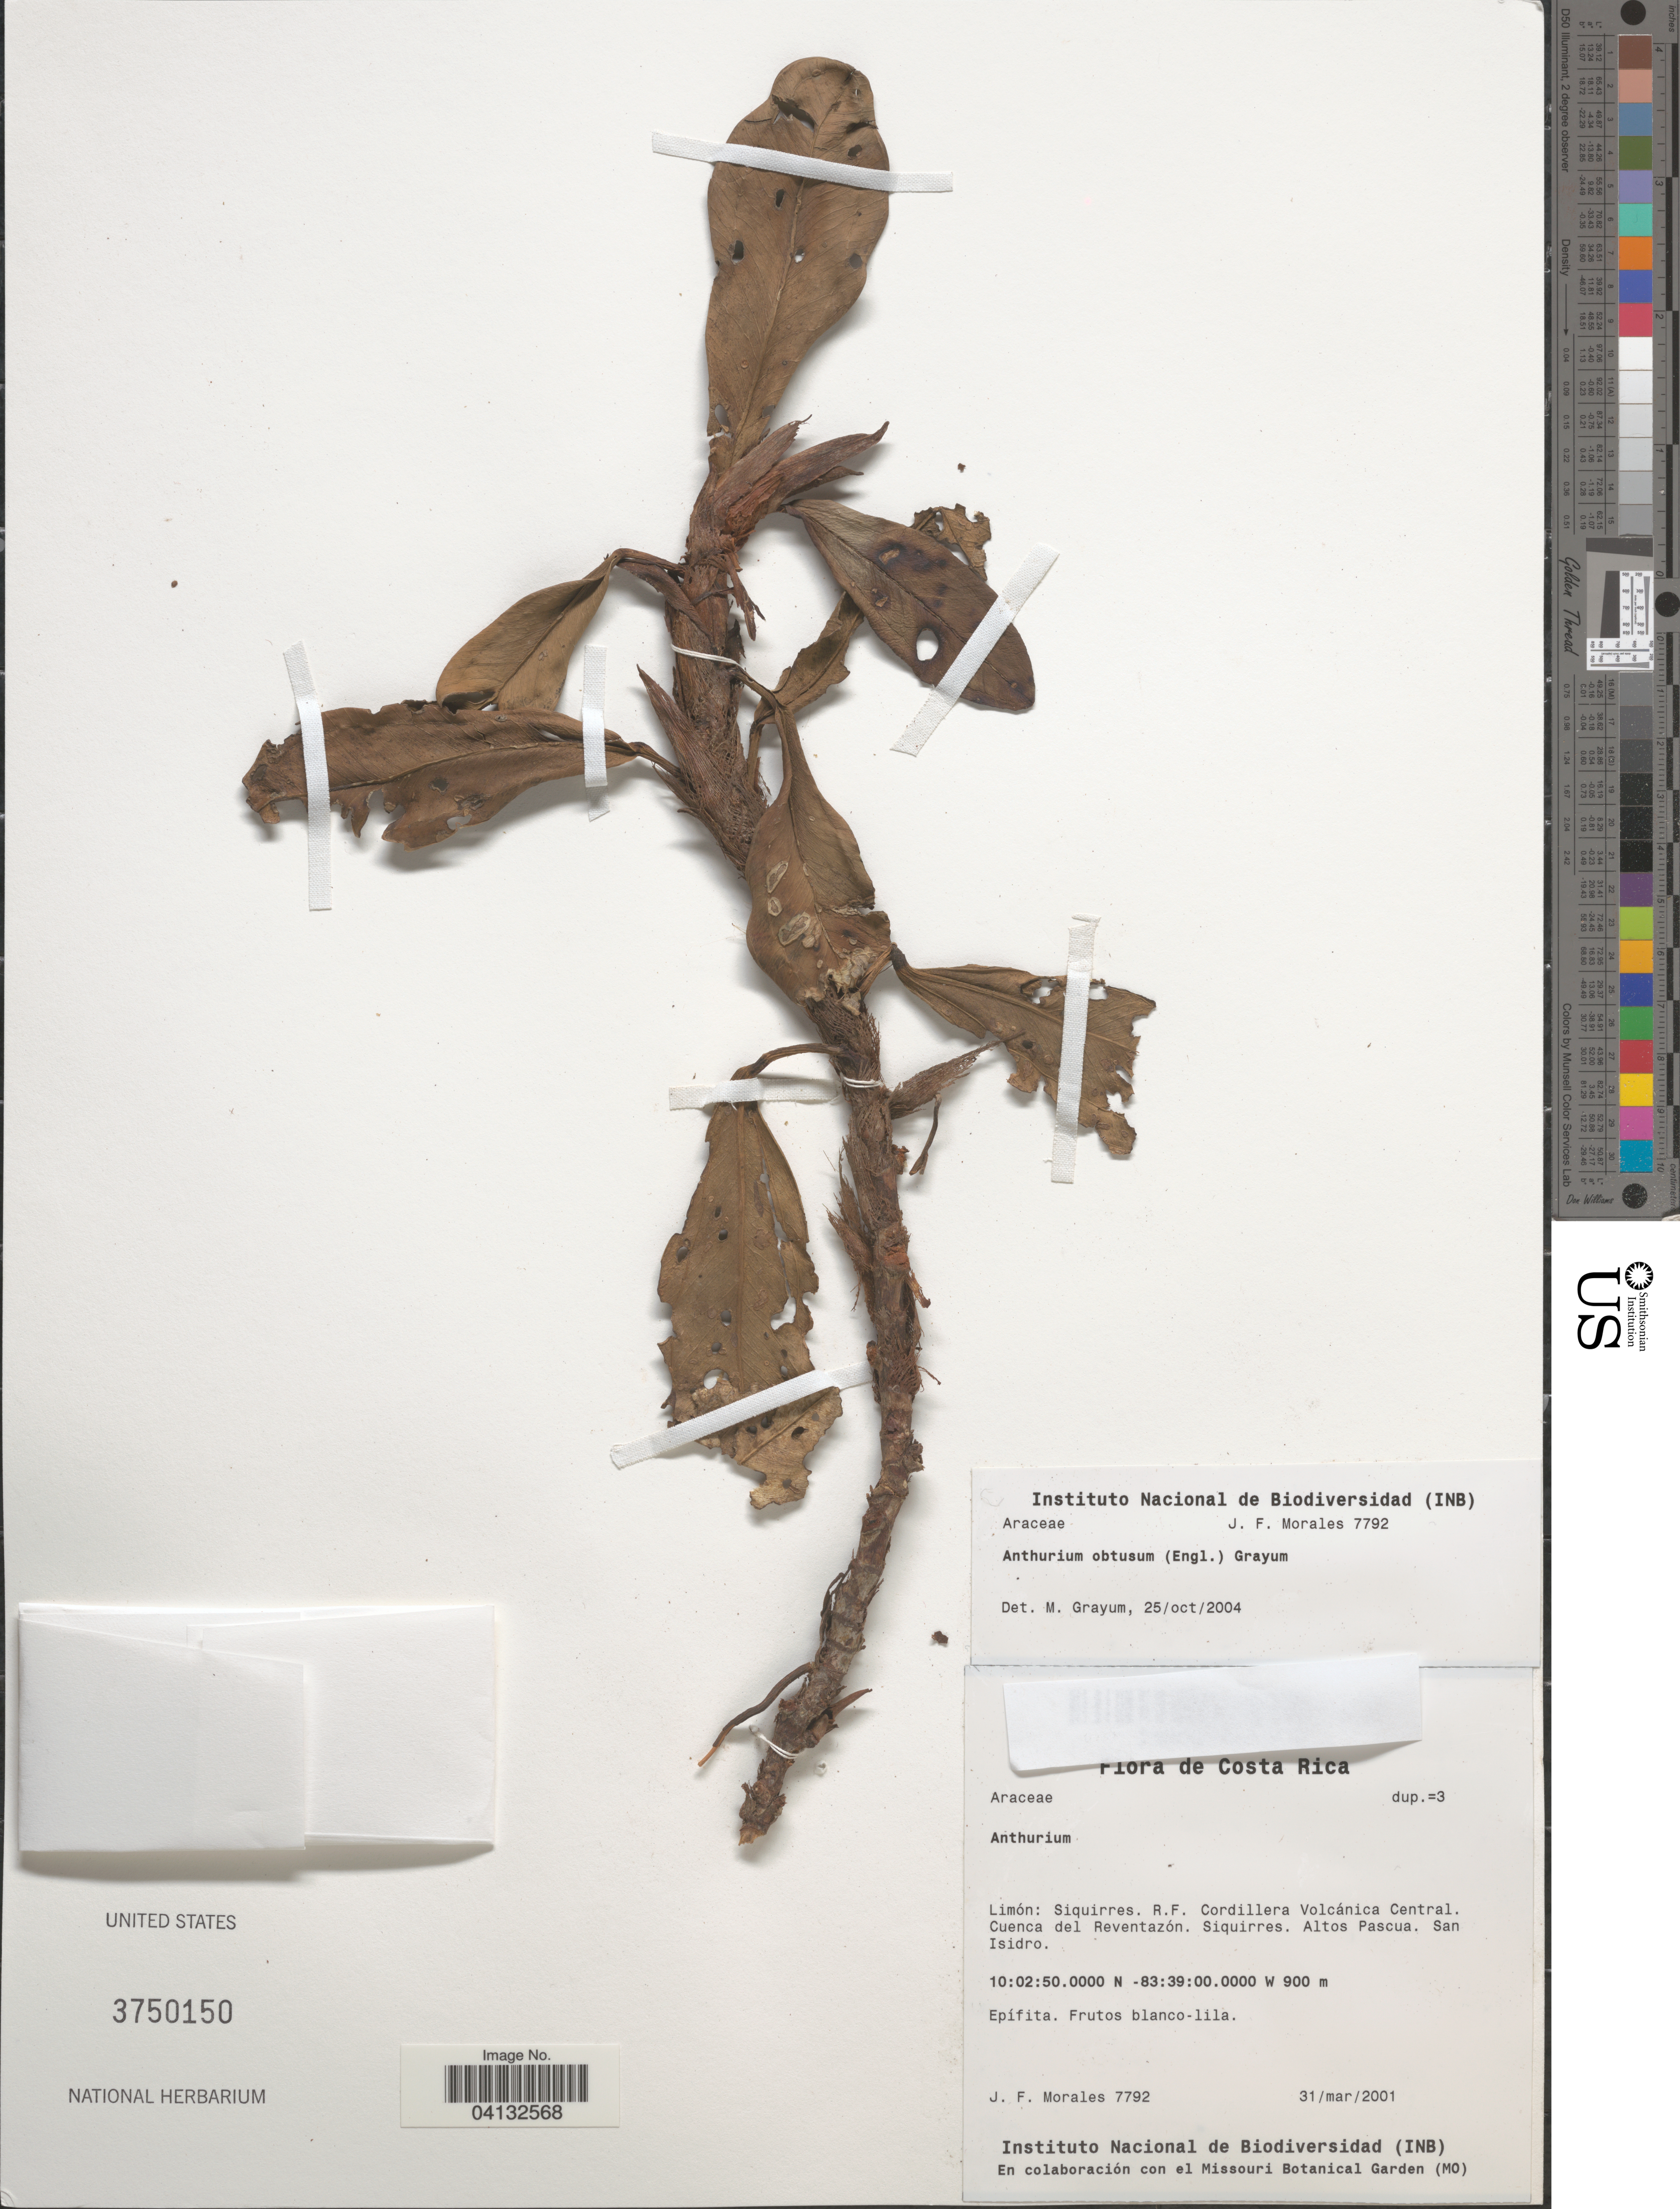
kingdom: Plantae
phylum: Tracheophyta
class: Liliopsida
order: Alismatales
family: Araceae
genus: Anthurium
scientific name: Anthurium obtusum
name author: (Engl.) Grayum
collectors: J. Morales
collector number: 7792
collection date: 2001-03-31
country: Costa Rica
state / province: Limón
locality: Siquirres. R.F. Cordillera Volcánica Central. Cuenca del Reventazón. Altos Pascua. San Isidro.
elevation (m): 900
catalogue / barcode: US 3750150